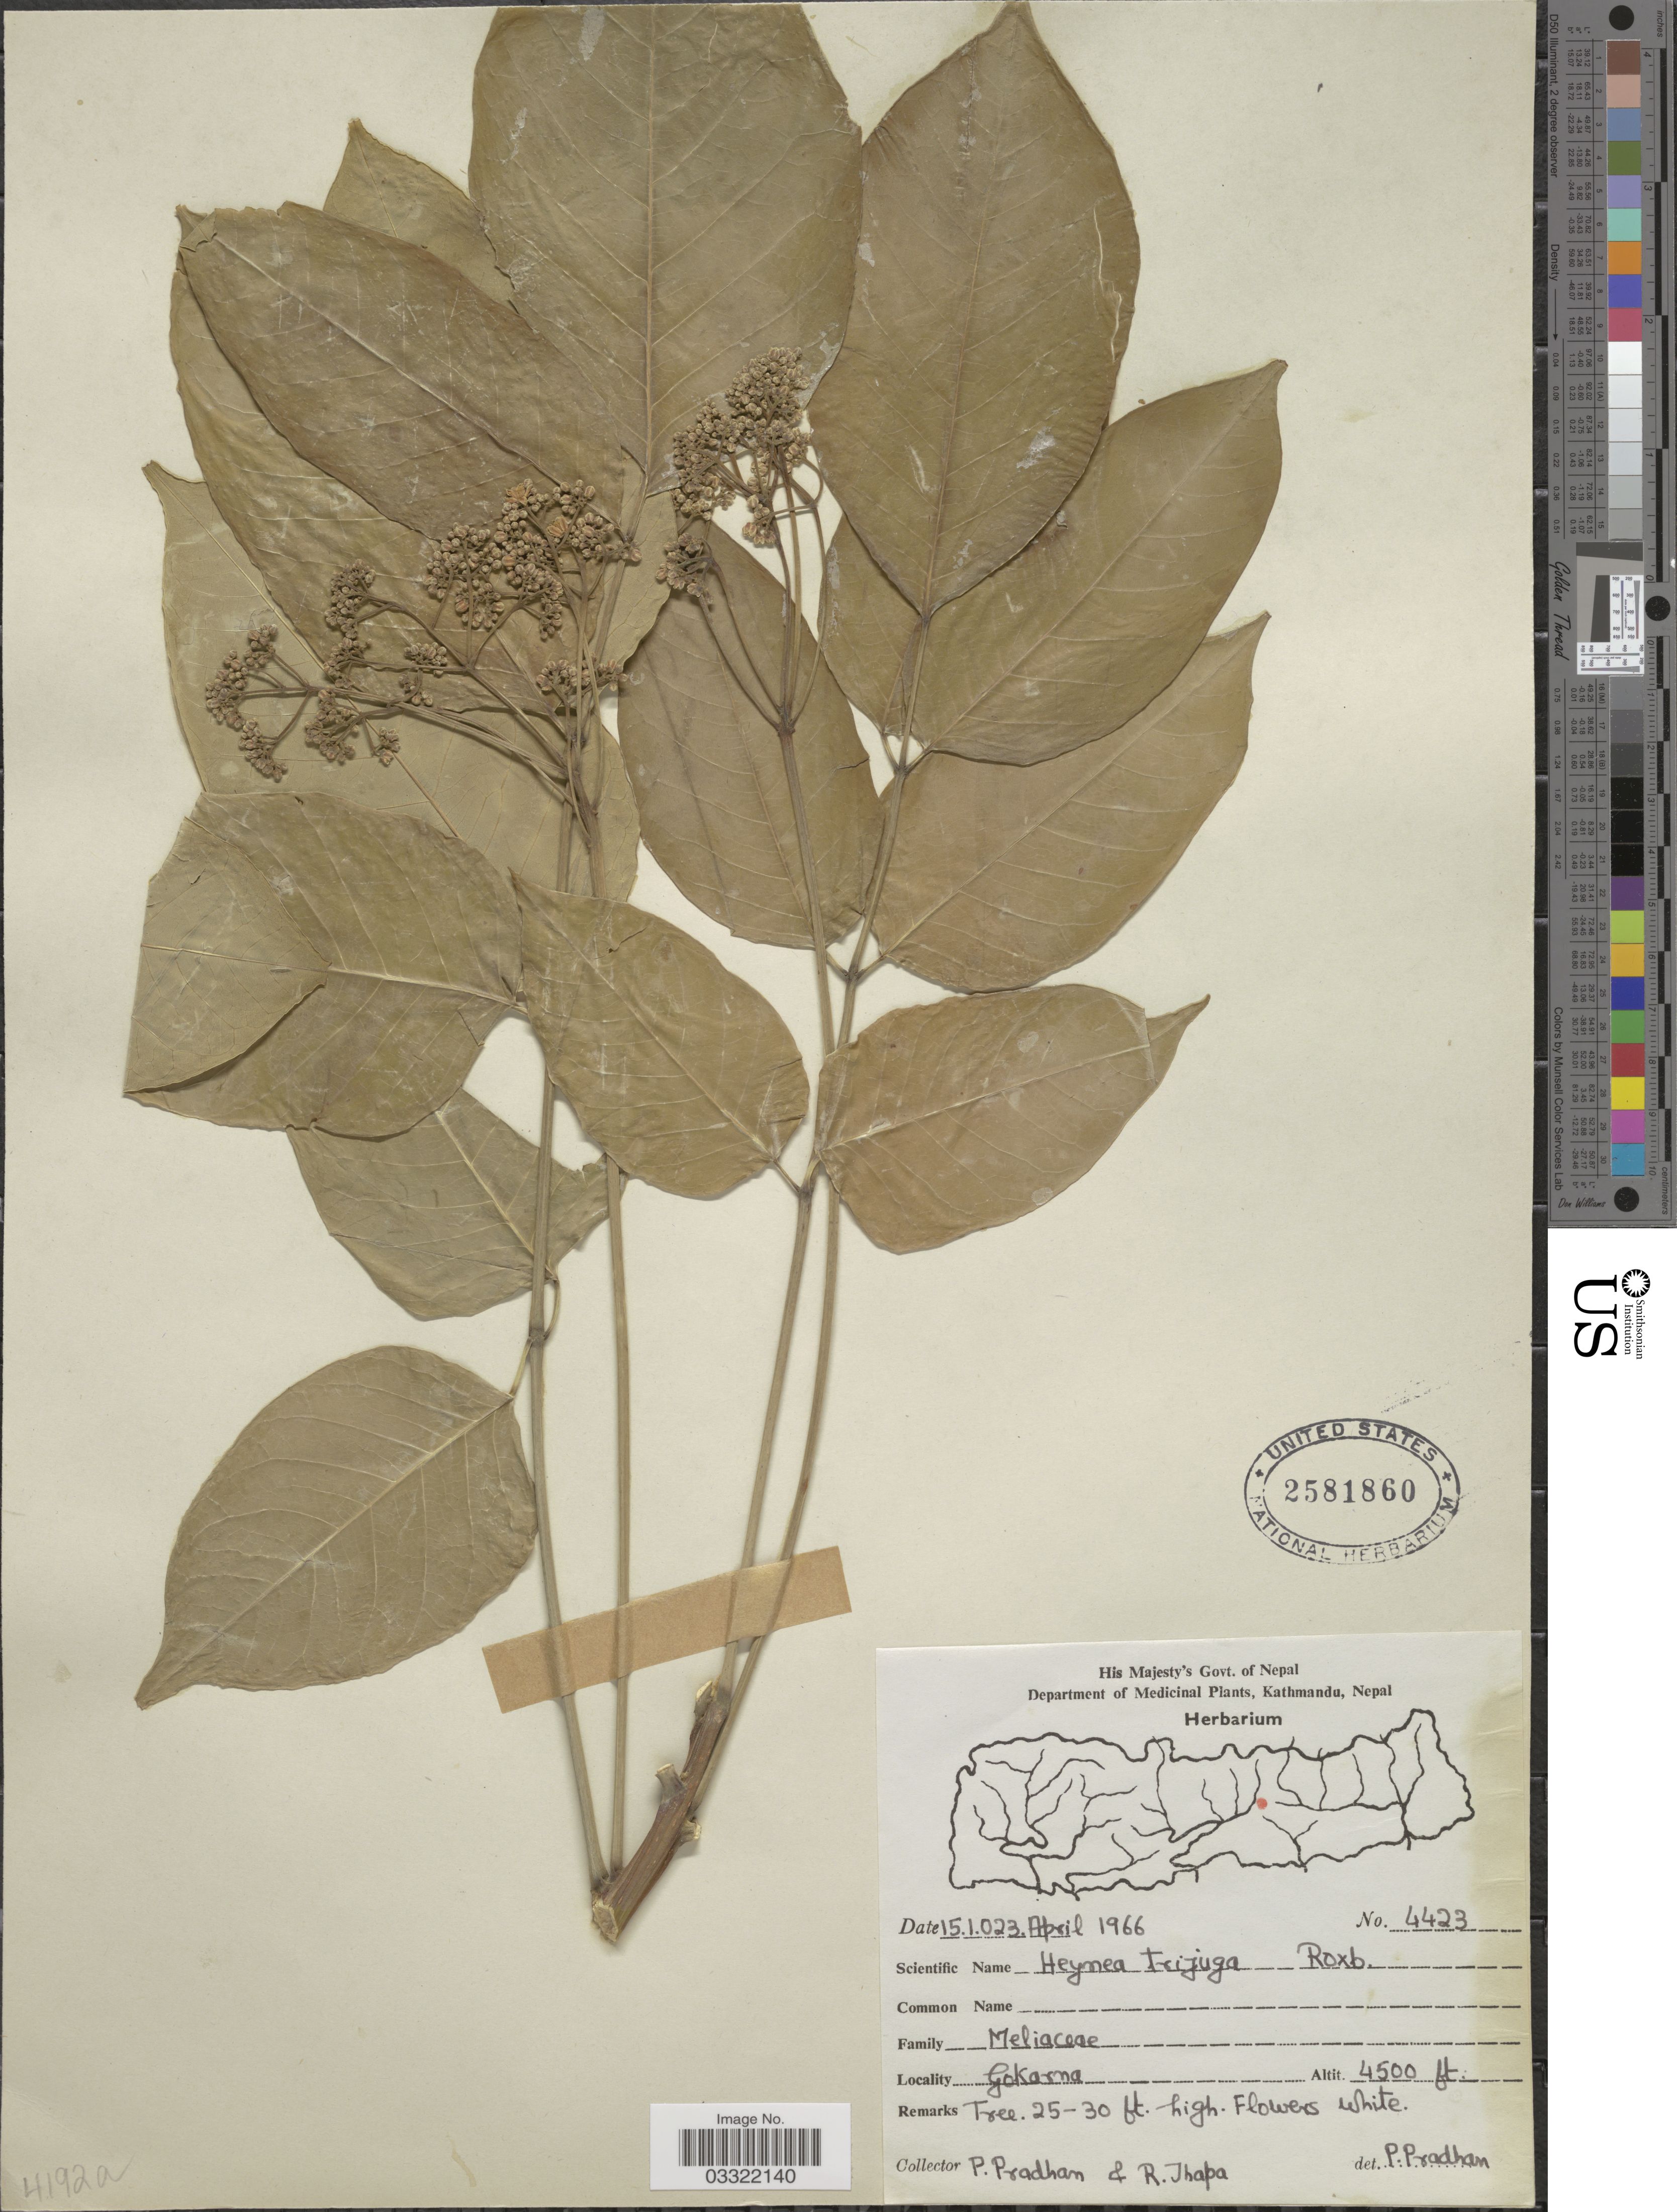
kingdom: Plantae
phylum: Tracheophyta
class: Magnoliopsida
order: Sapindales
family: Meliaceae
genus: Heynea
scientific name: Heynea trijuga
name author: Roxb.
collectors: P. Pradhan & R. Thapa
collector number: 4423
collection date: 1966-04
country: Nepal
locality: Gokarna.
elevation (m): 1372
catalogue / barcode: US 2581860